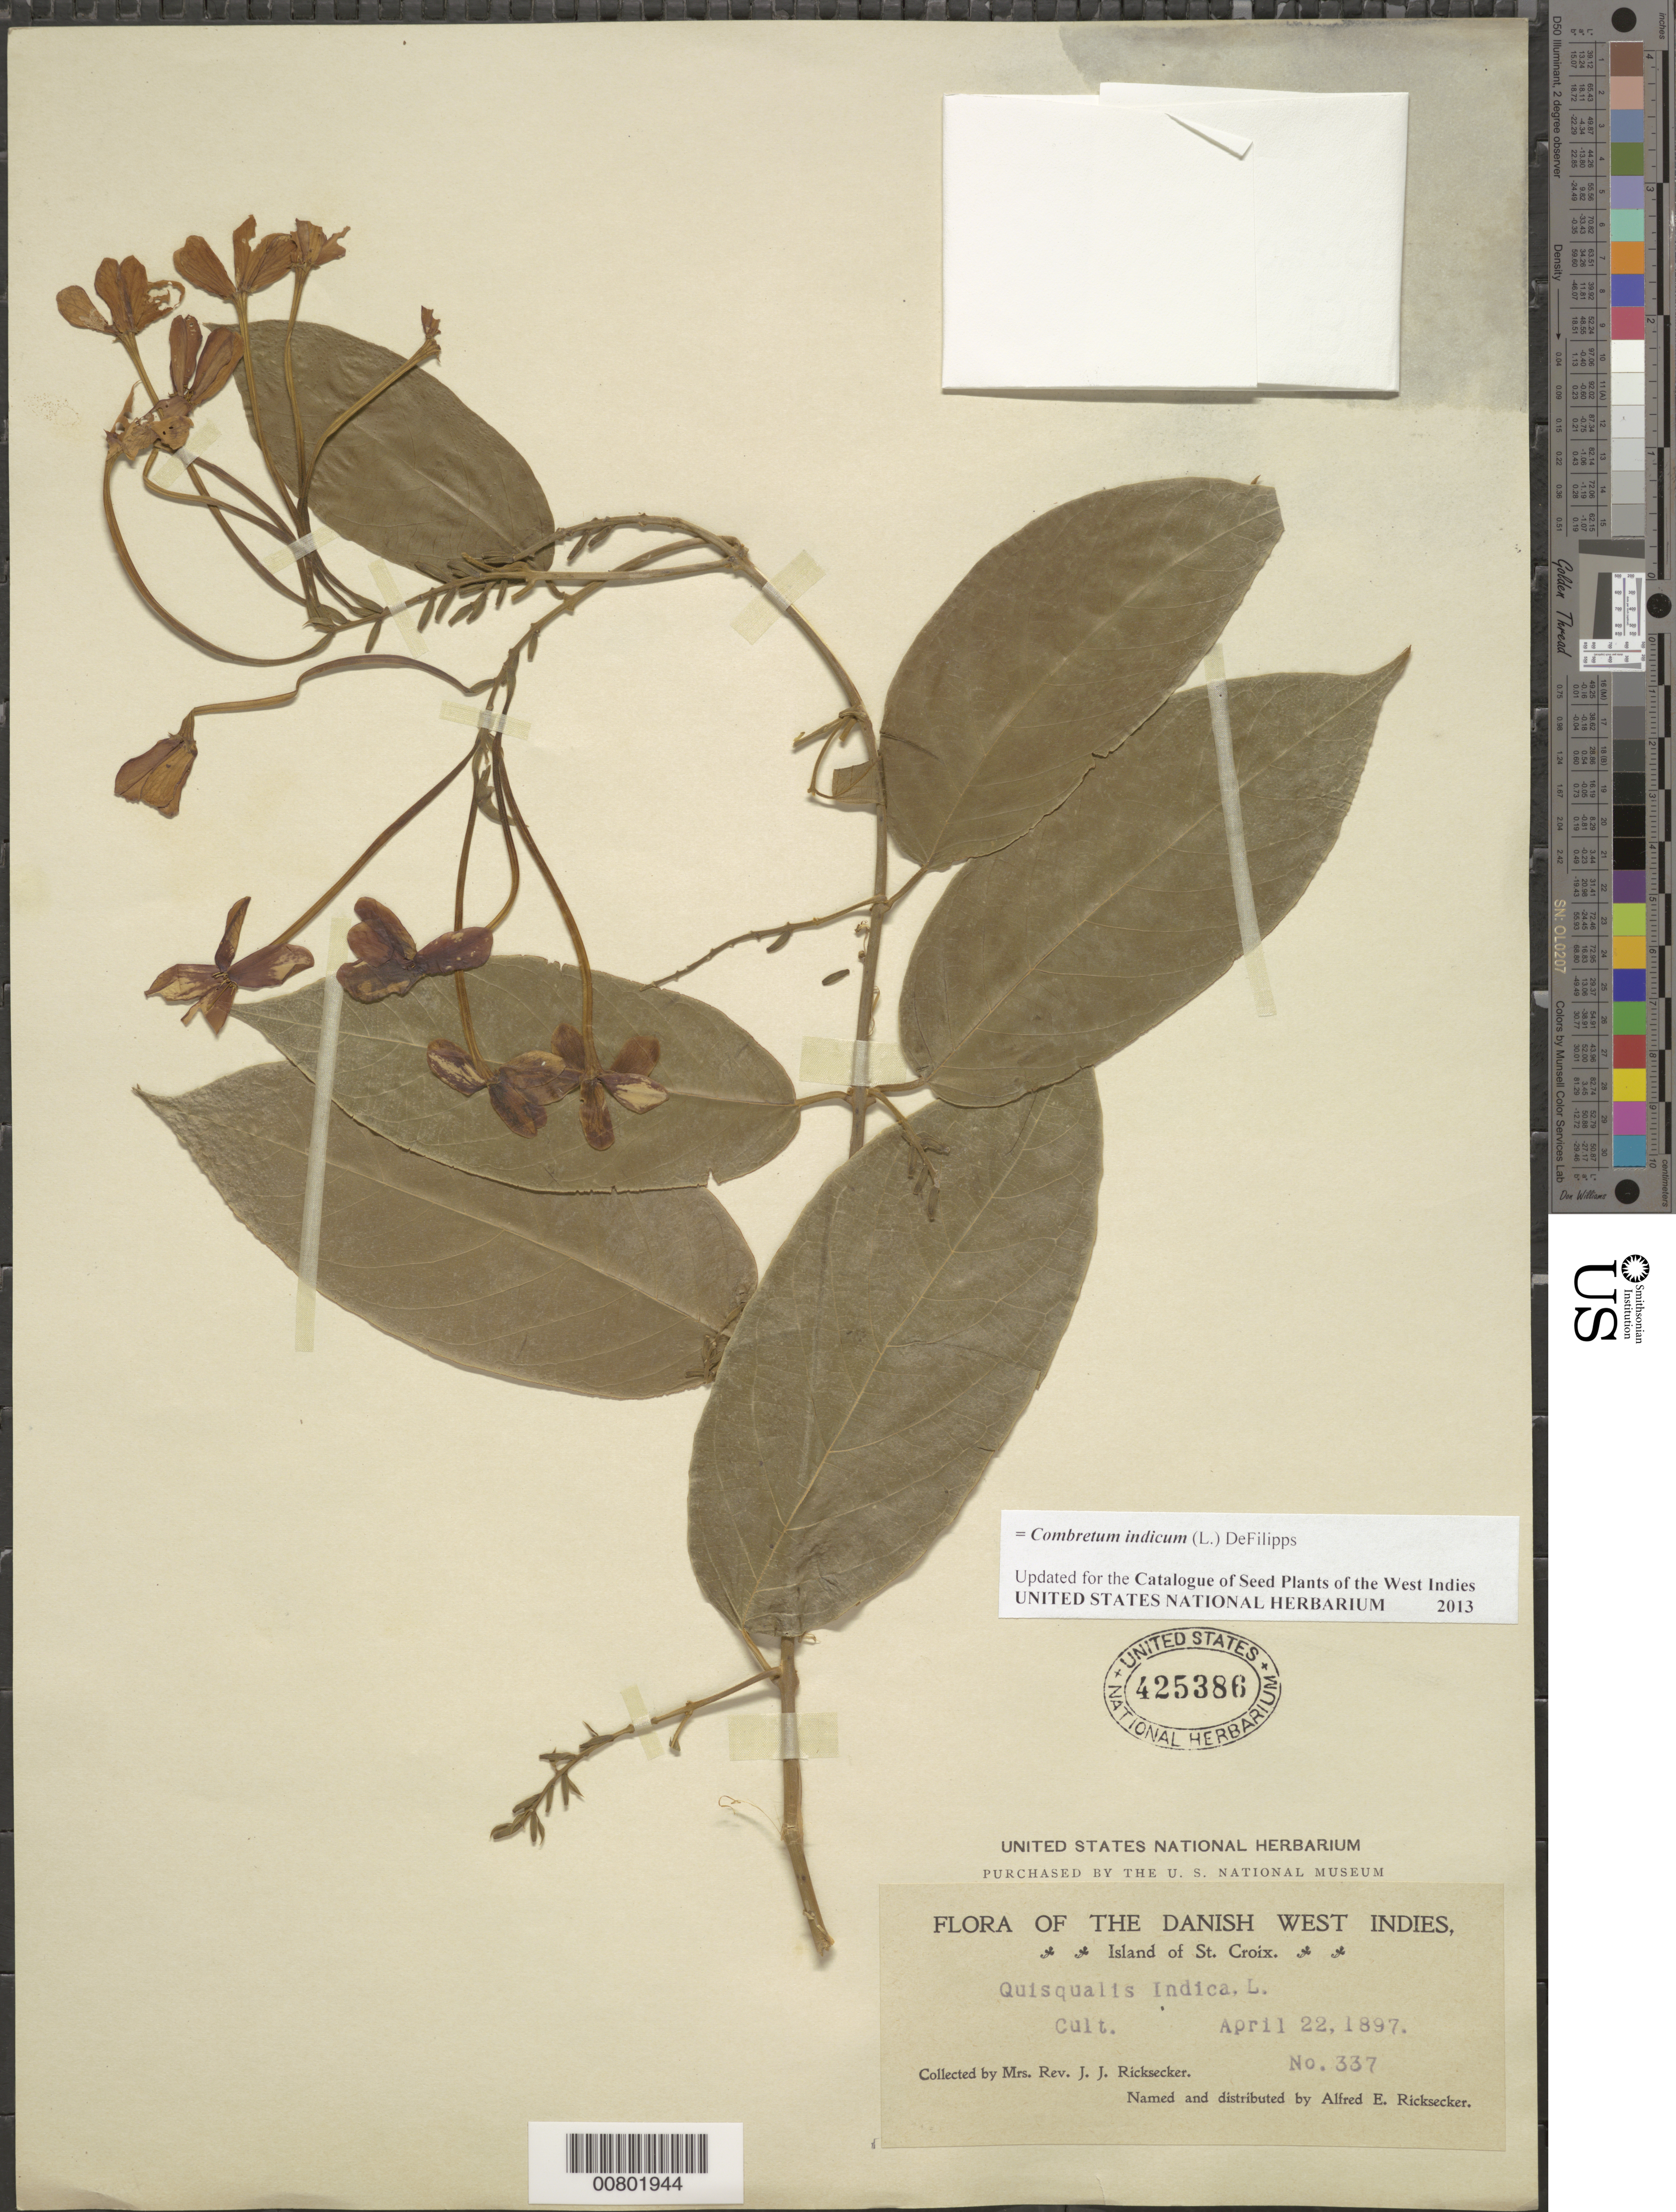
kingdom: Plantae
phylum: Tracheophyta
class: Magnoliopsida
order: Myrtales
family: Combretaceae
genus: Combretum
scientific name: Combretum indicum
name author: (L.) DeFilipps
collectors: Mrs. J. J. Ricksecker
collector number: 337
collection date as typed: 22 Apr 1897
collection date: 1897-04-22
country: U.S. Virgin Islands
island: St. Croix I.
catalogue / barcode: US 425386